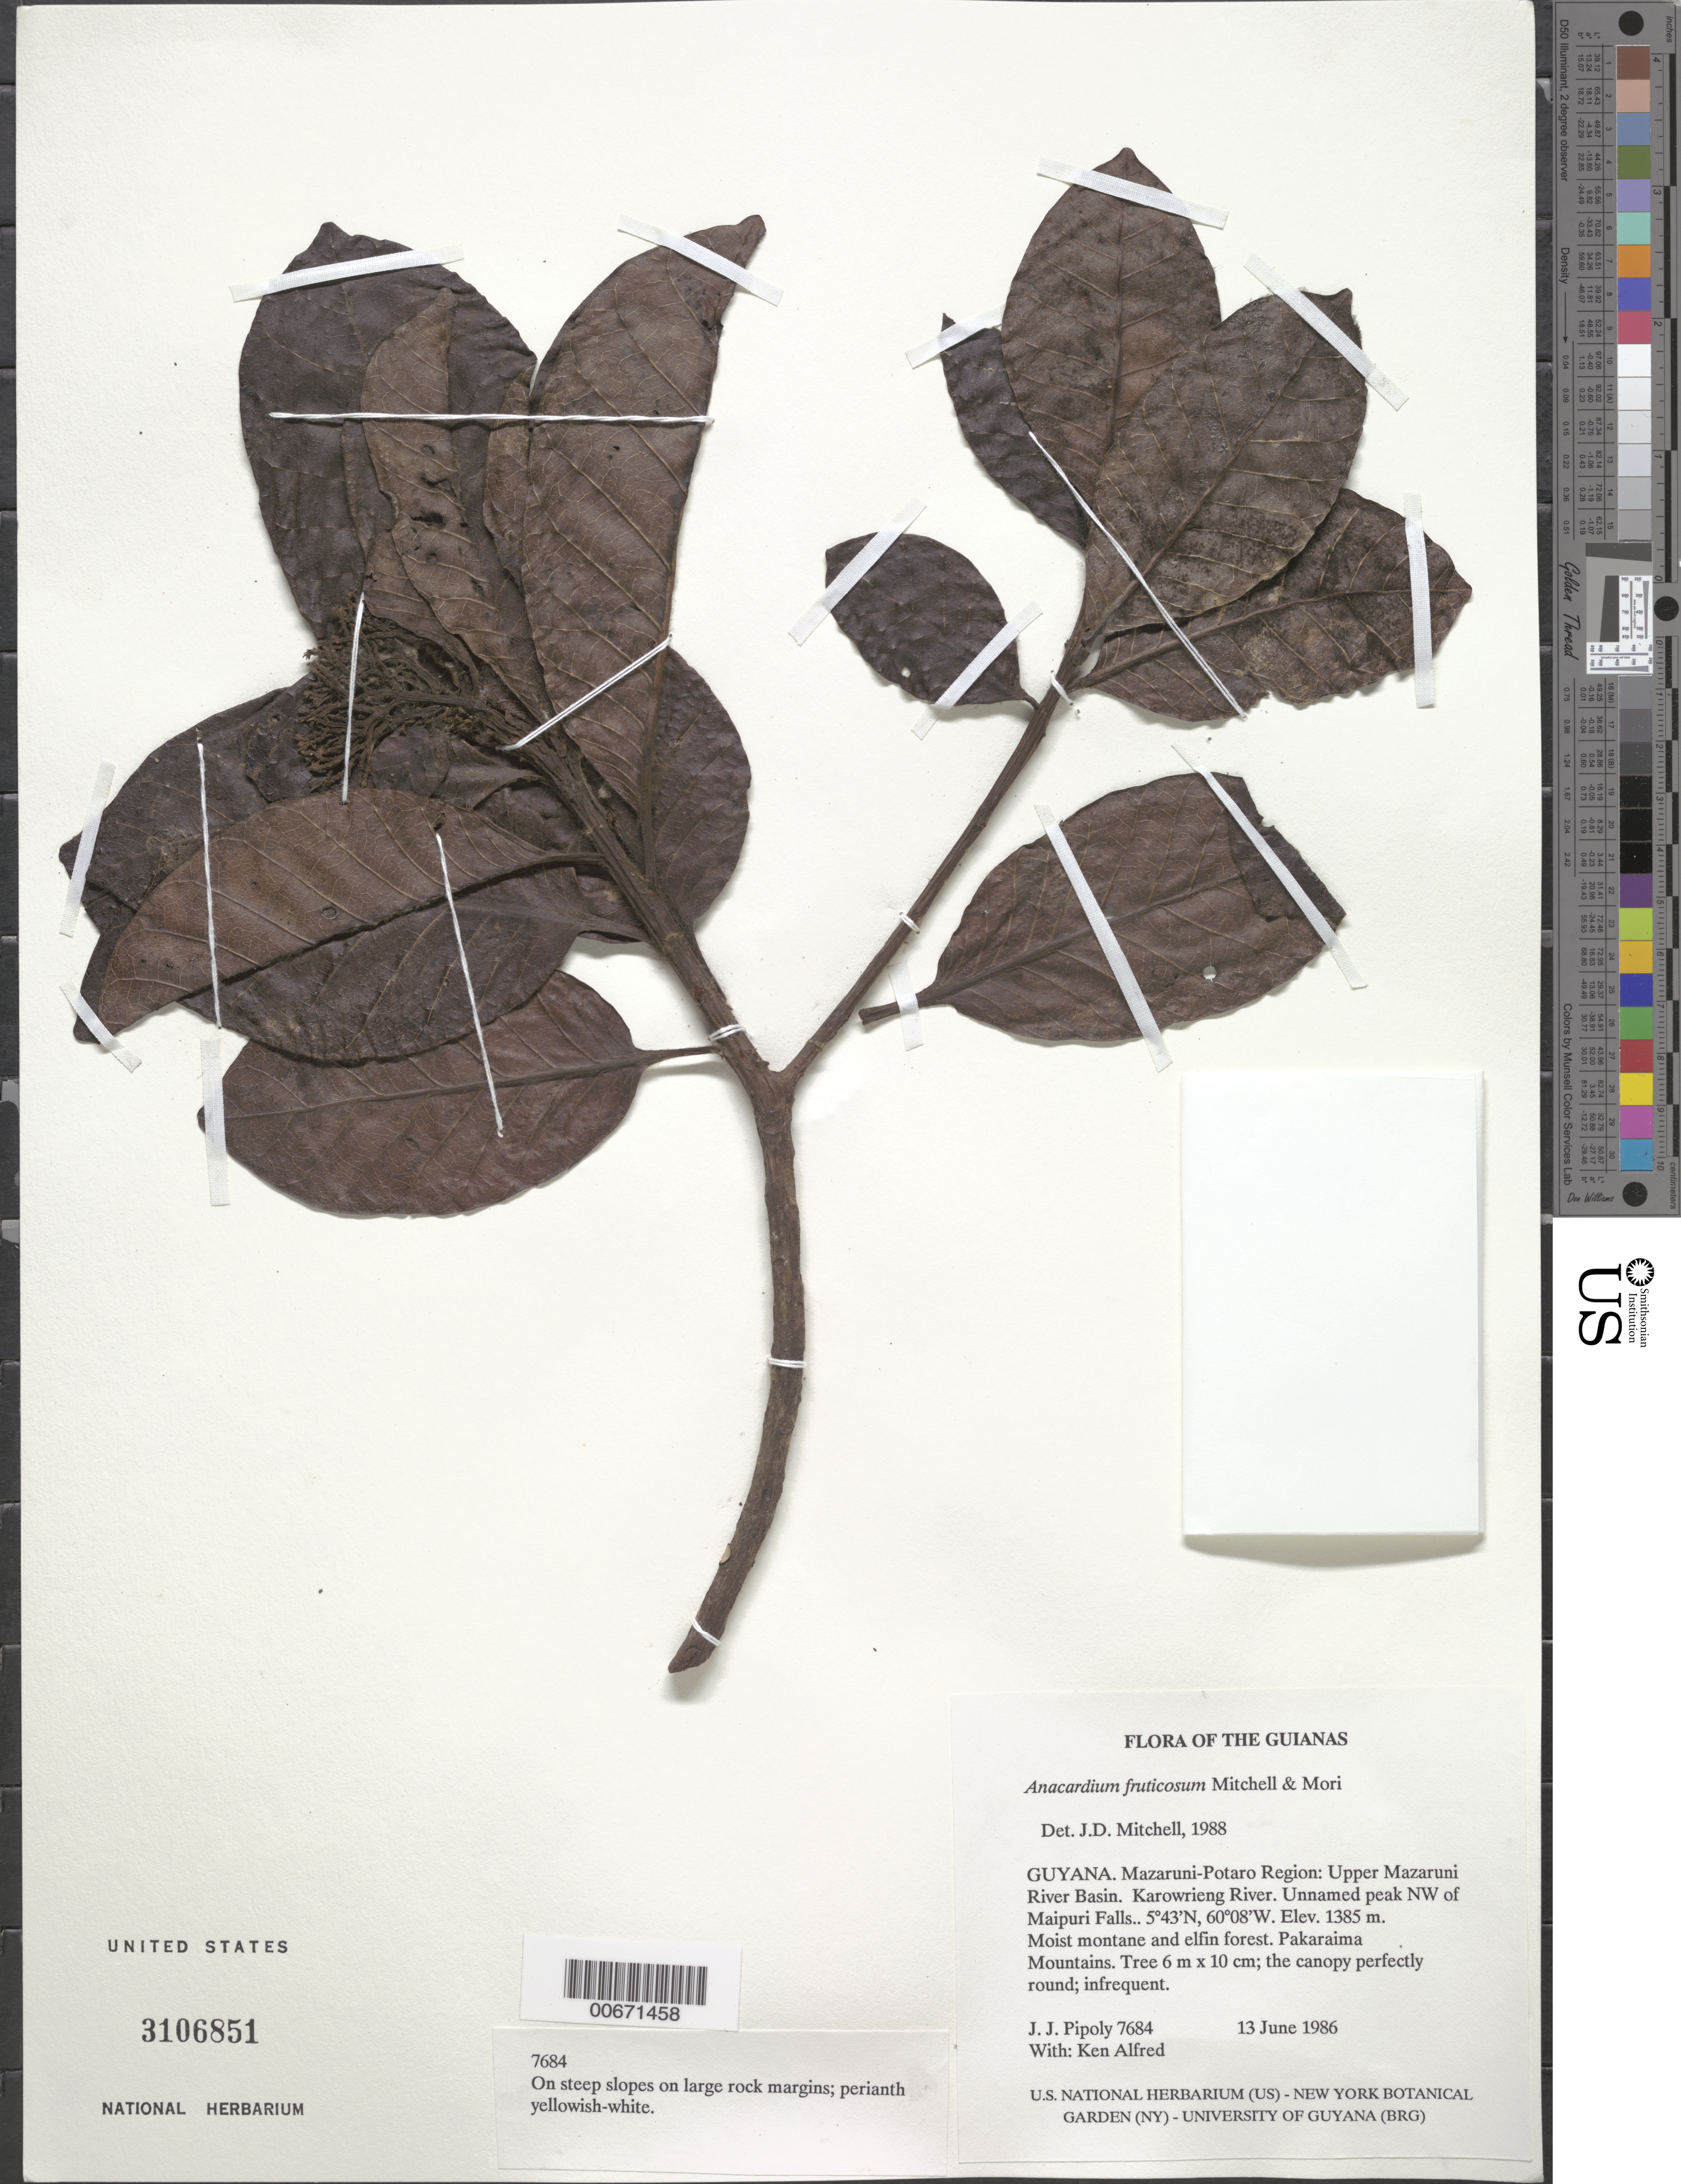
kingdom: Plantae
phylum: Tracheophyta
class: Magnoliopsida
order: Sapindales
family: Anacardiaceae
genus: Anacardium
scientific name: Anacardium fruticosum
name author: J.D. Mitch. & S.A. Mori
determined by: Mitchell, John D.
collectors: J. J. Pipoly & K. Alfred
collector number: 7684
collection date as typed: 13 June 1986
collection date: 1986-06-13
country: Guyana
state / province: Cuyuni-Mazaruni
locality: Pakaraima Mts. Upper Mazaruni River Basin. Karowrieng River. Unnamed peak NW of Maipuri Falls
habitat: Moist montane and elfin forest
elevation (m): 1385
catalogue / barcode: US 3106851